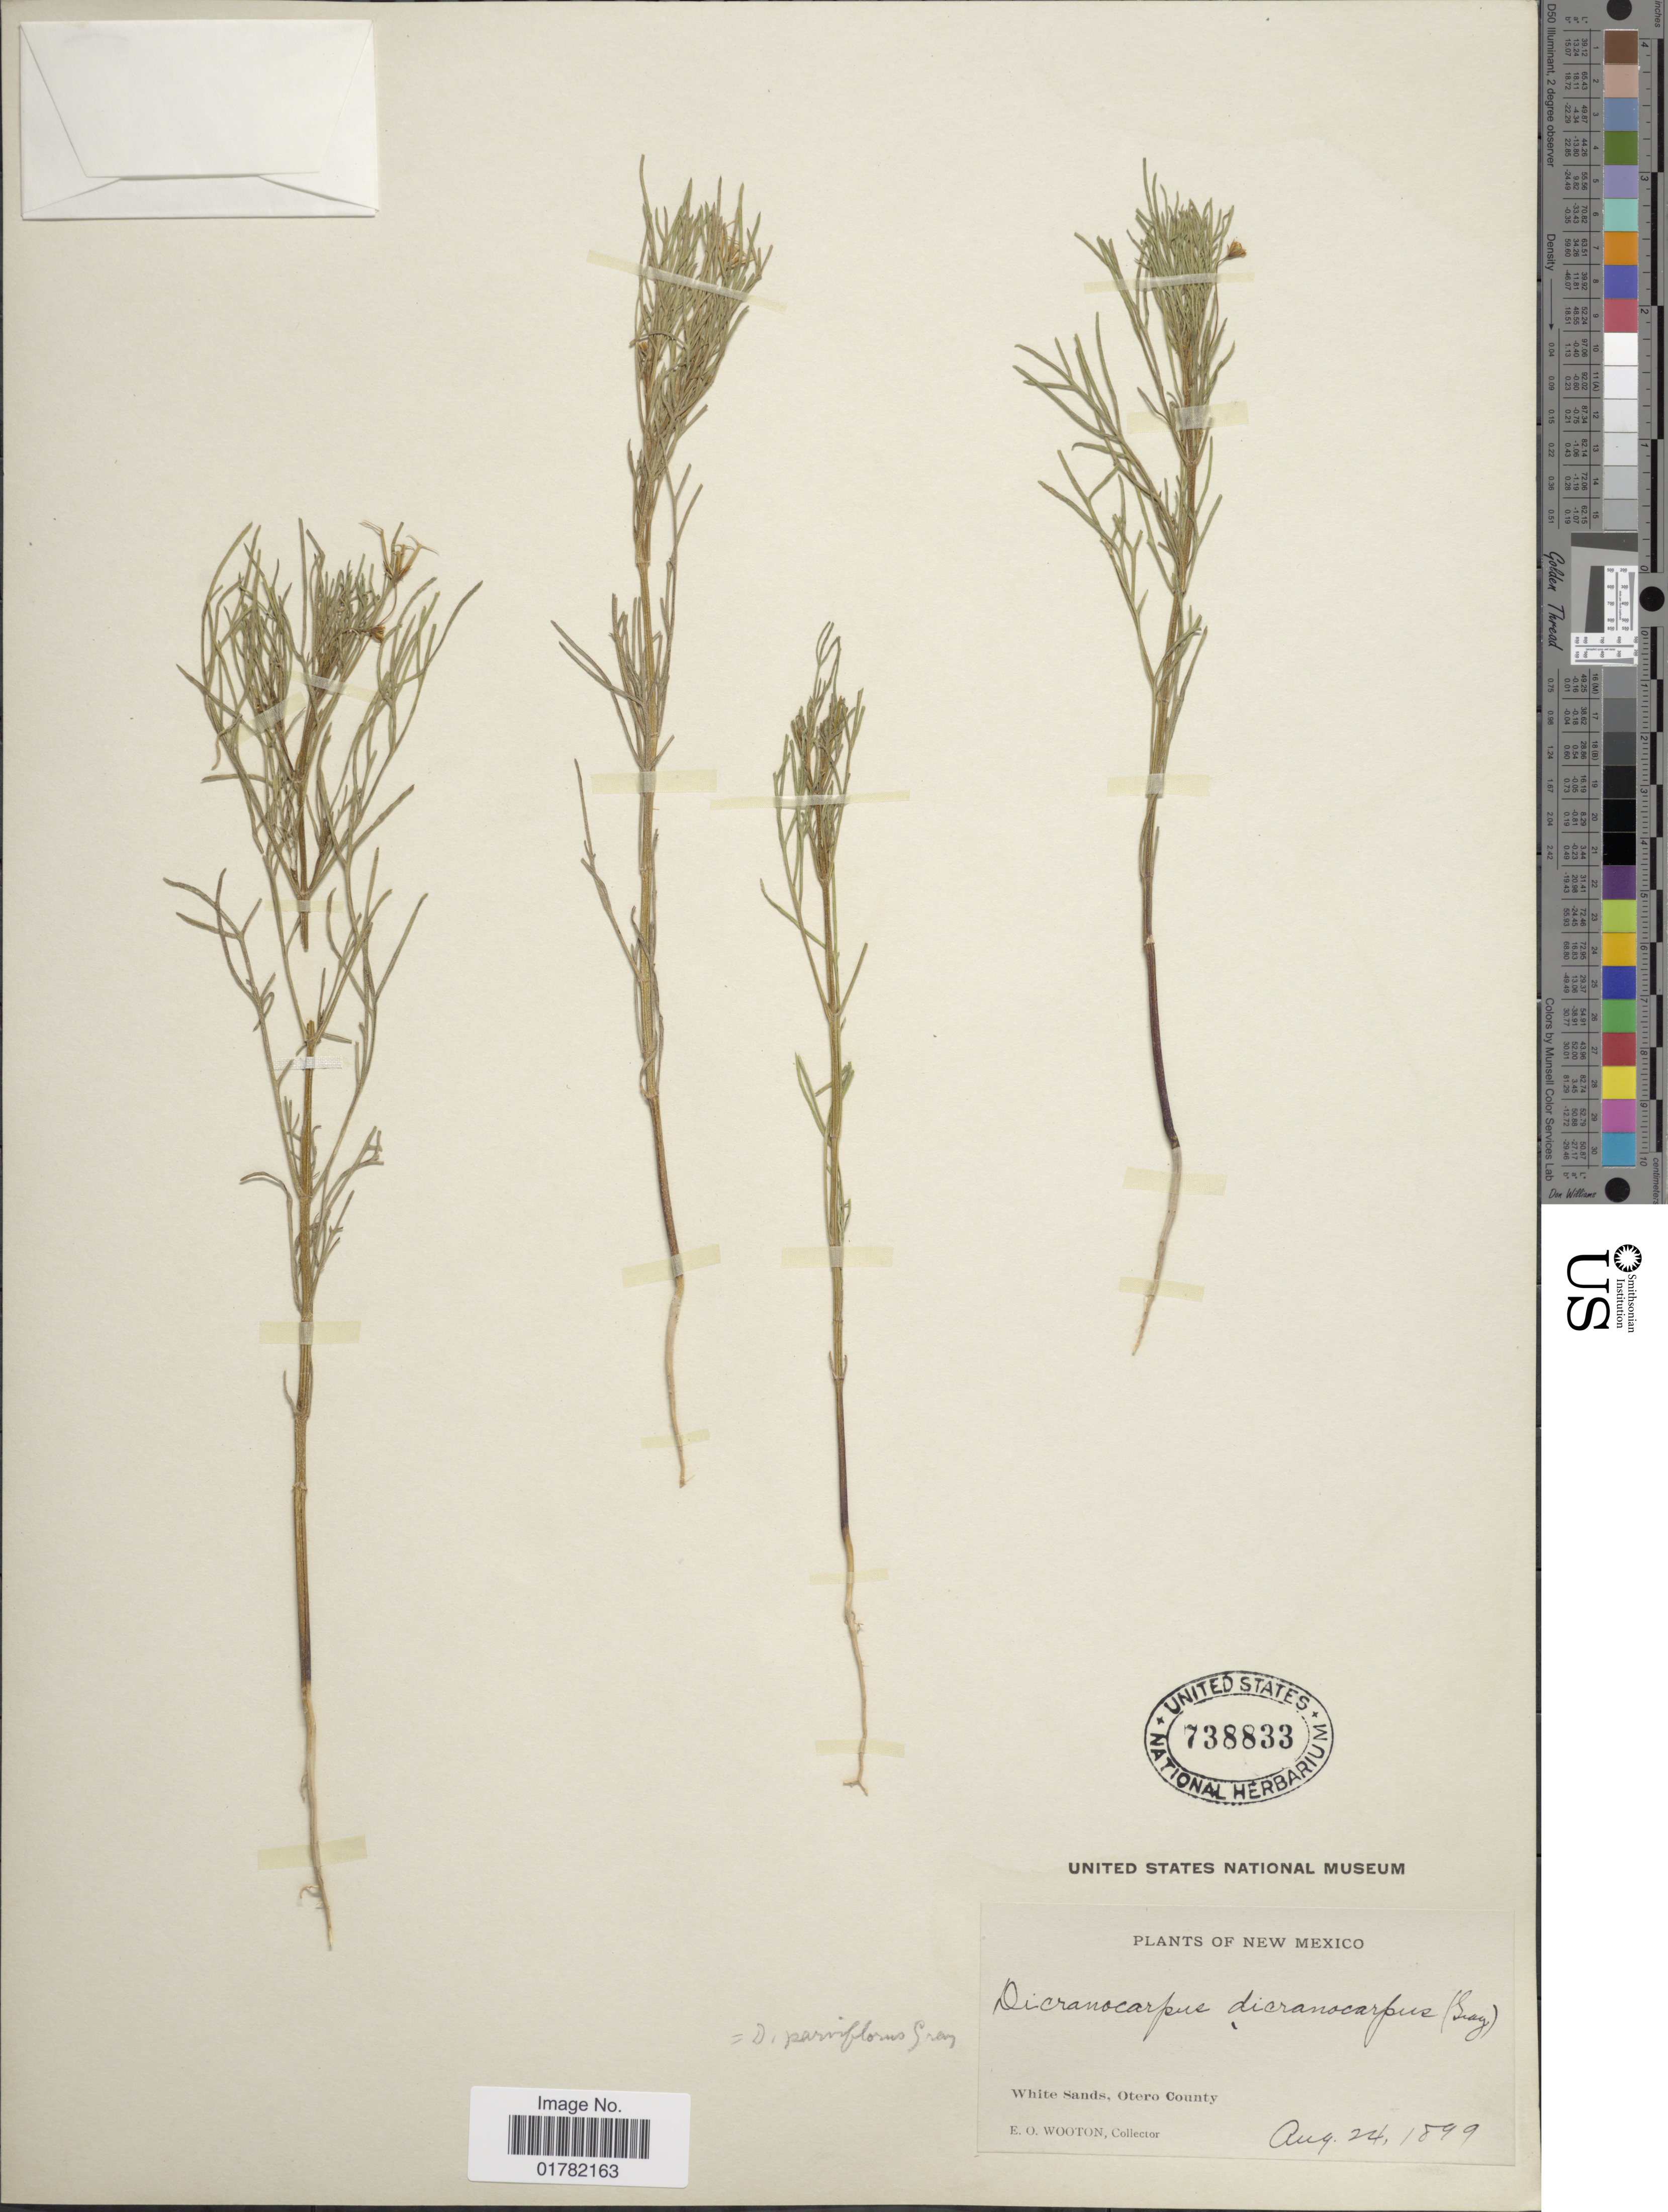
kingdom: Plantae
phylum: Tracheophyta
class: Magnoliopsida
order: Asterales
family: Asteraceae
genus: Dicranocarpus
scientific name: Dicranocarpus parviflorus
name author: A. Gray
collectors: E. O. Wooton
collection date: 1899-08-20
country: United States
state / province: New Mexico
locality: White Sands, Otero County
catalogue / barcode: US 738833